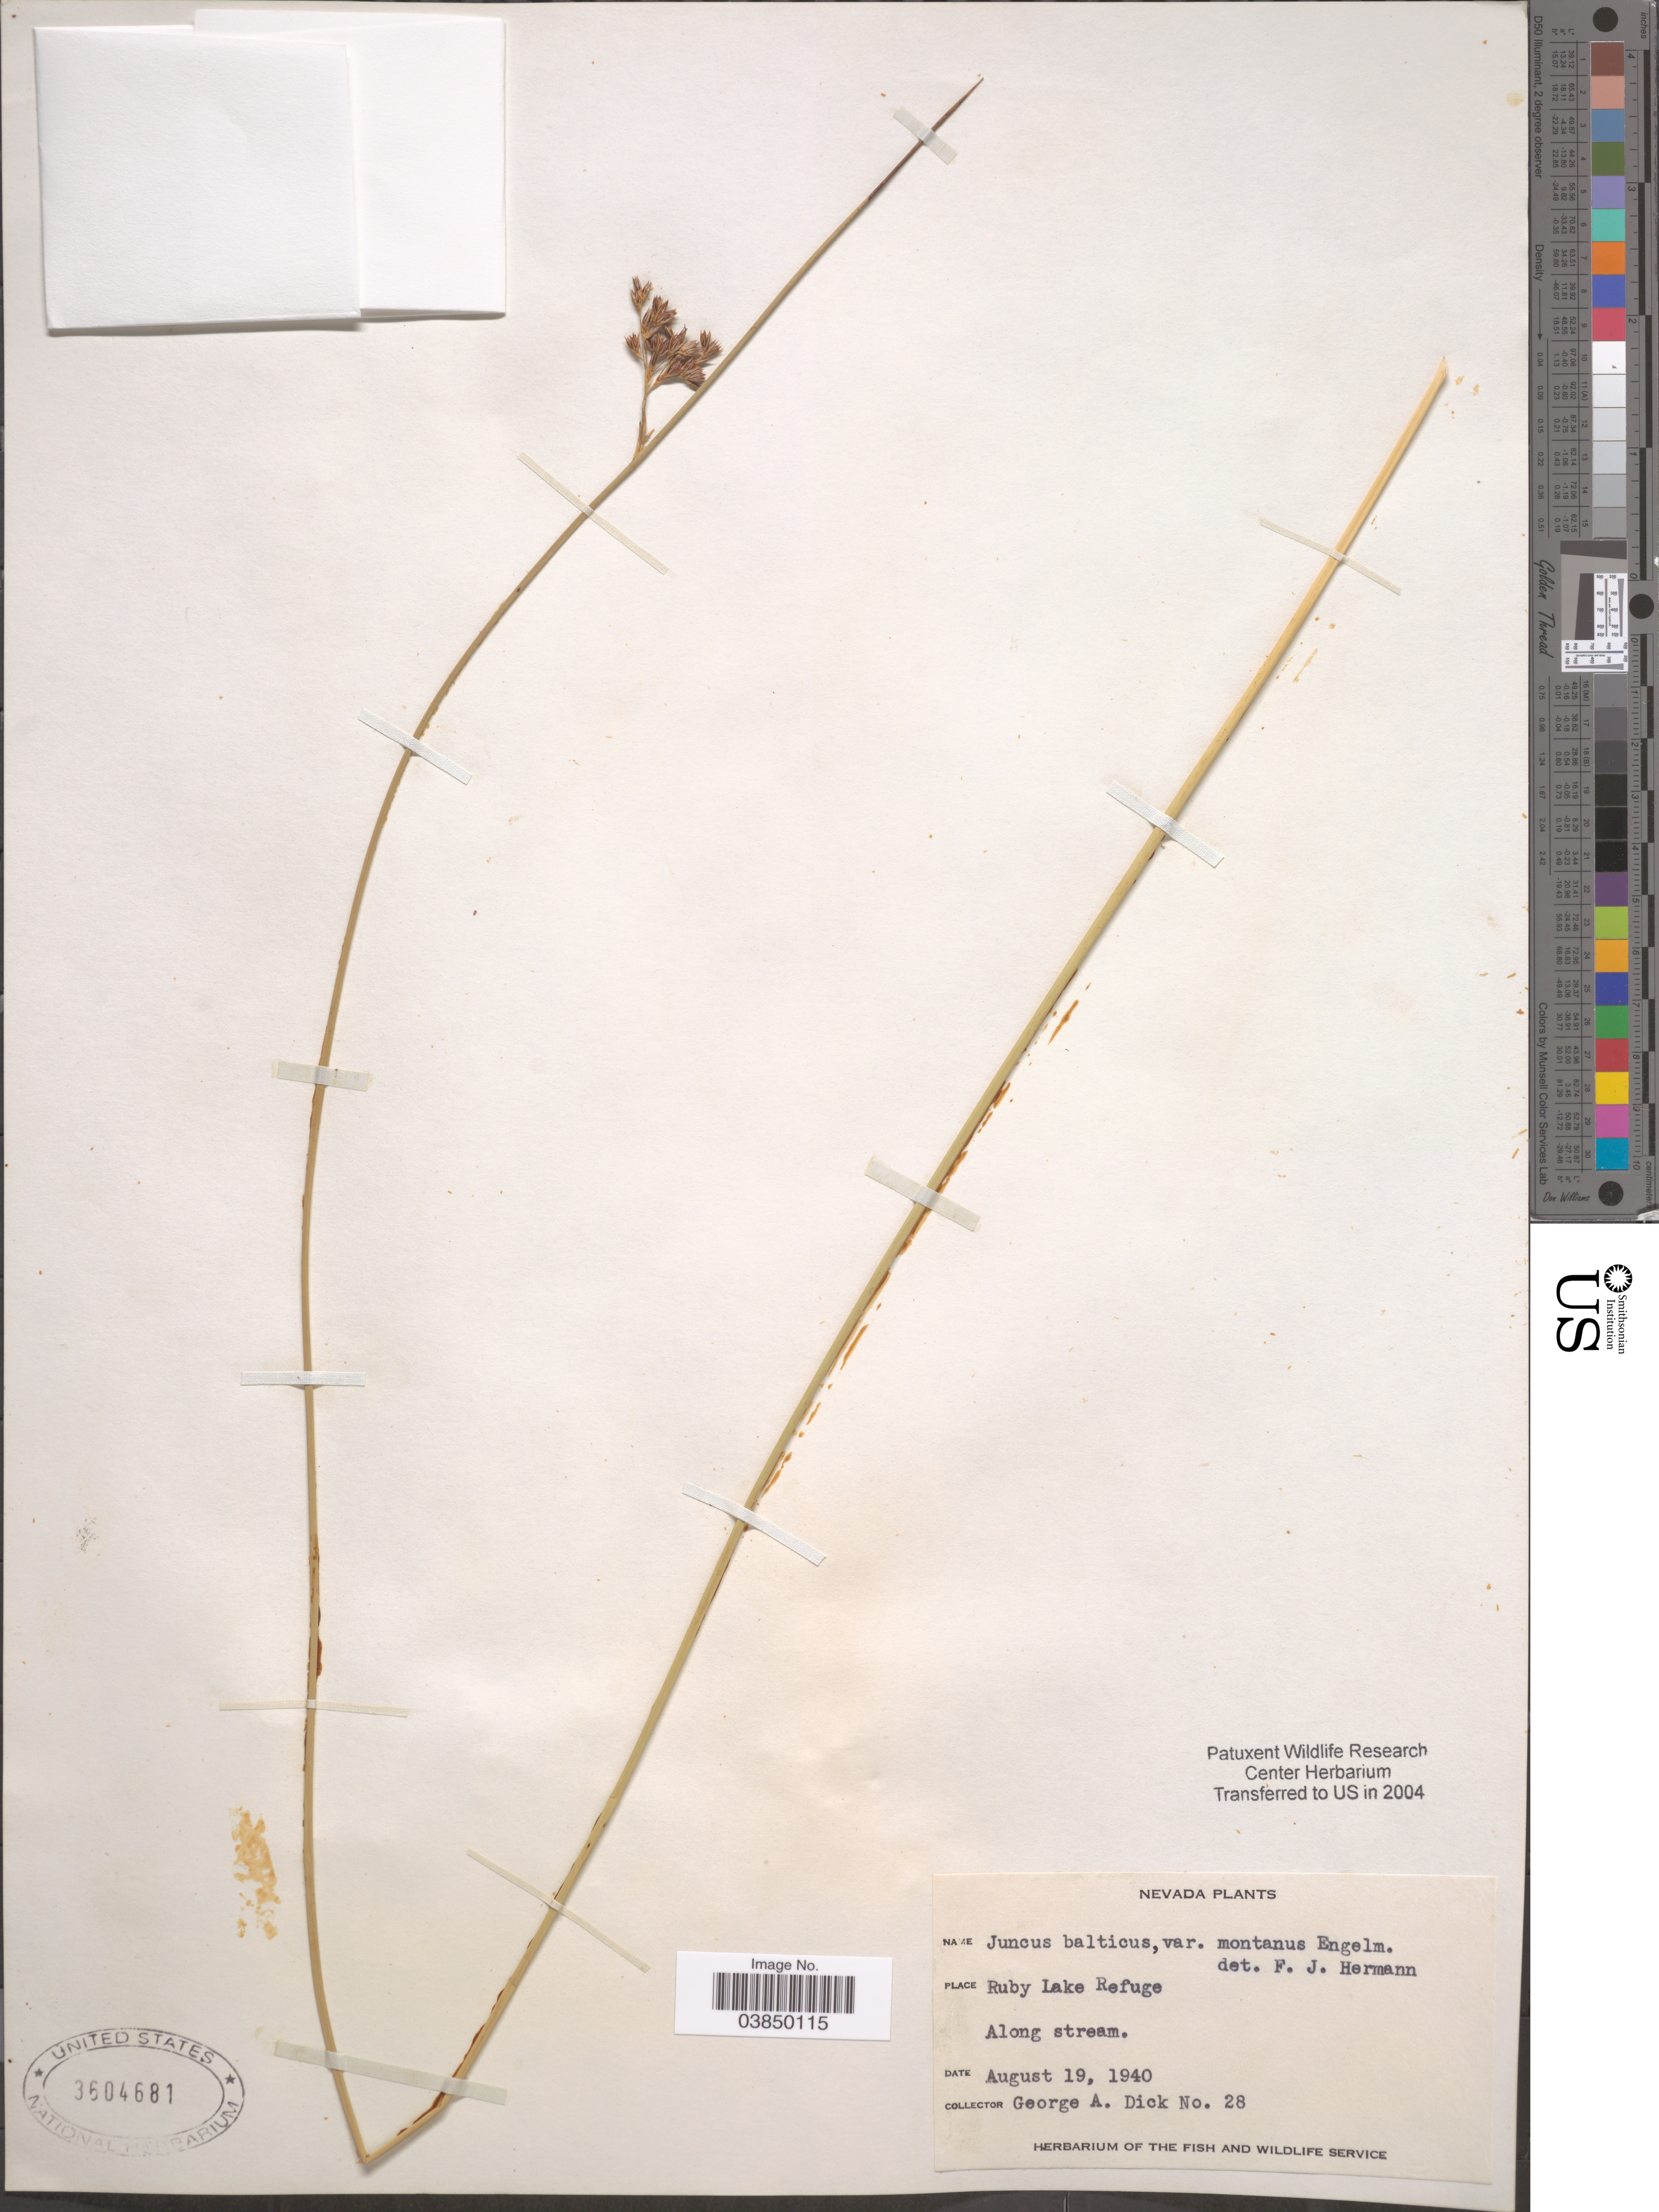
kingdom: Plantae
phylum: Tracheophyta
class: Liliopsida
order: Poales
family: Juncaceae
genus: Juncus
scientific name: Juncus balticus var. montanus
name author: Engelm.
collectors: G. Dick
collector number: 28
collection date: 1940-08-19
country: United States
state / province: Nevada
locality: Ruby Lake Refuge.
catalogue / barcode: US 3604681